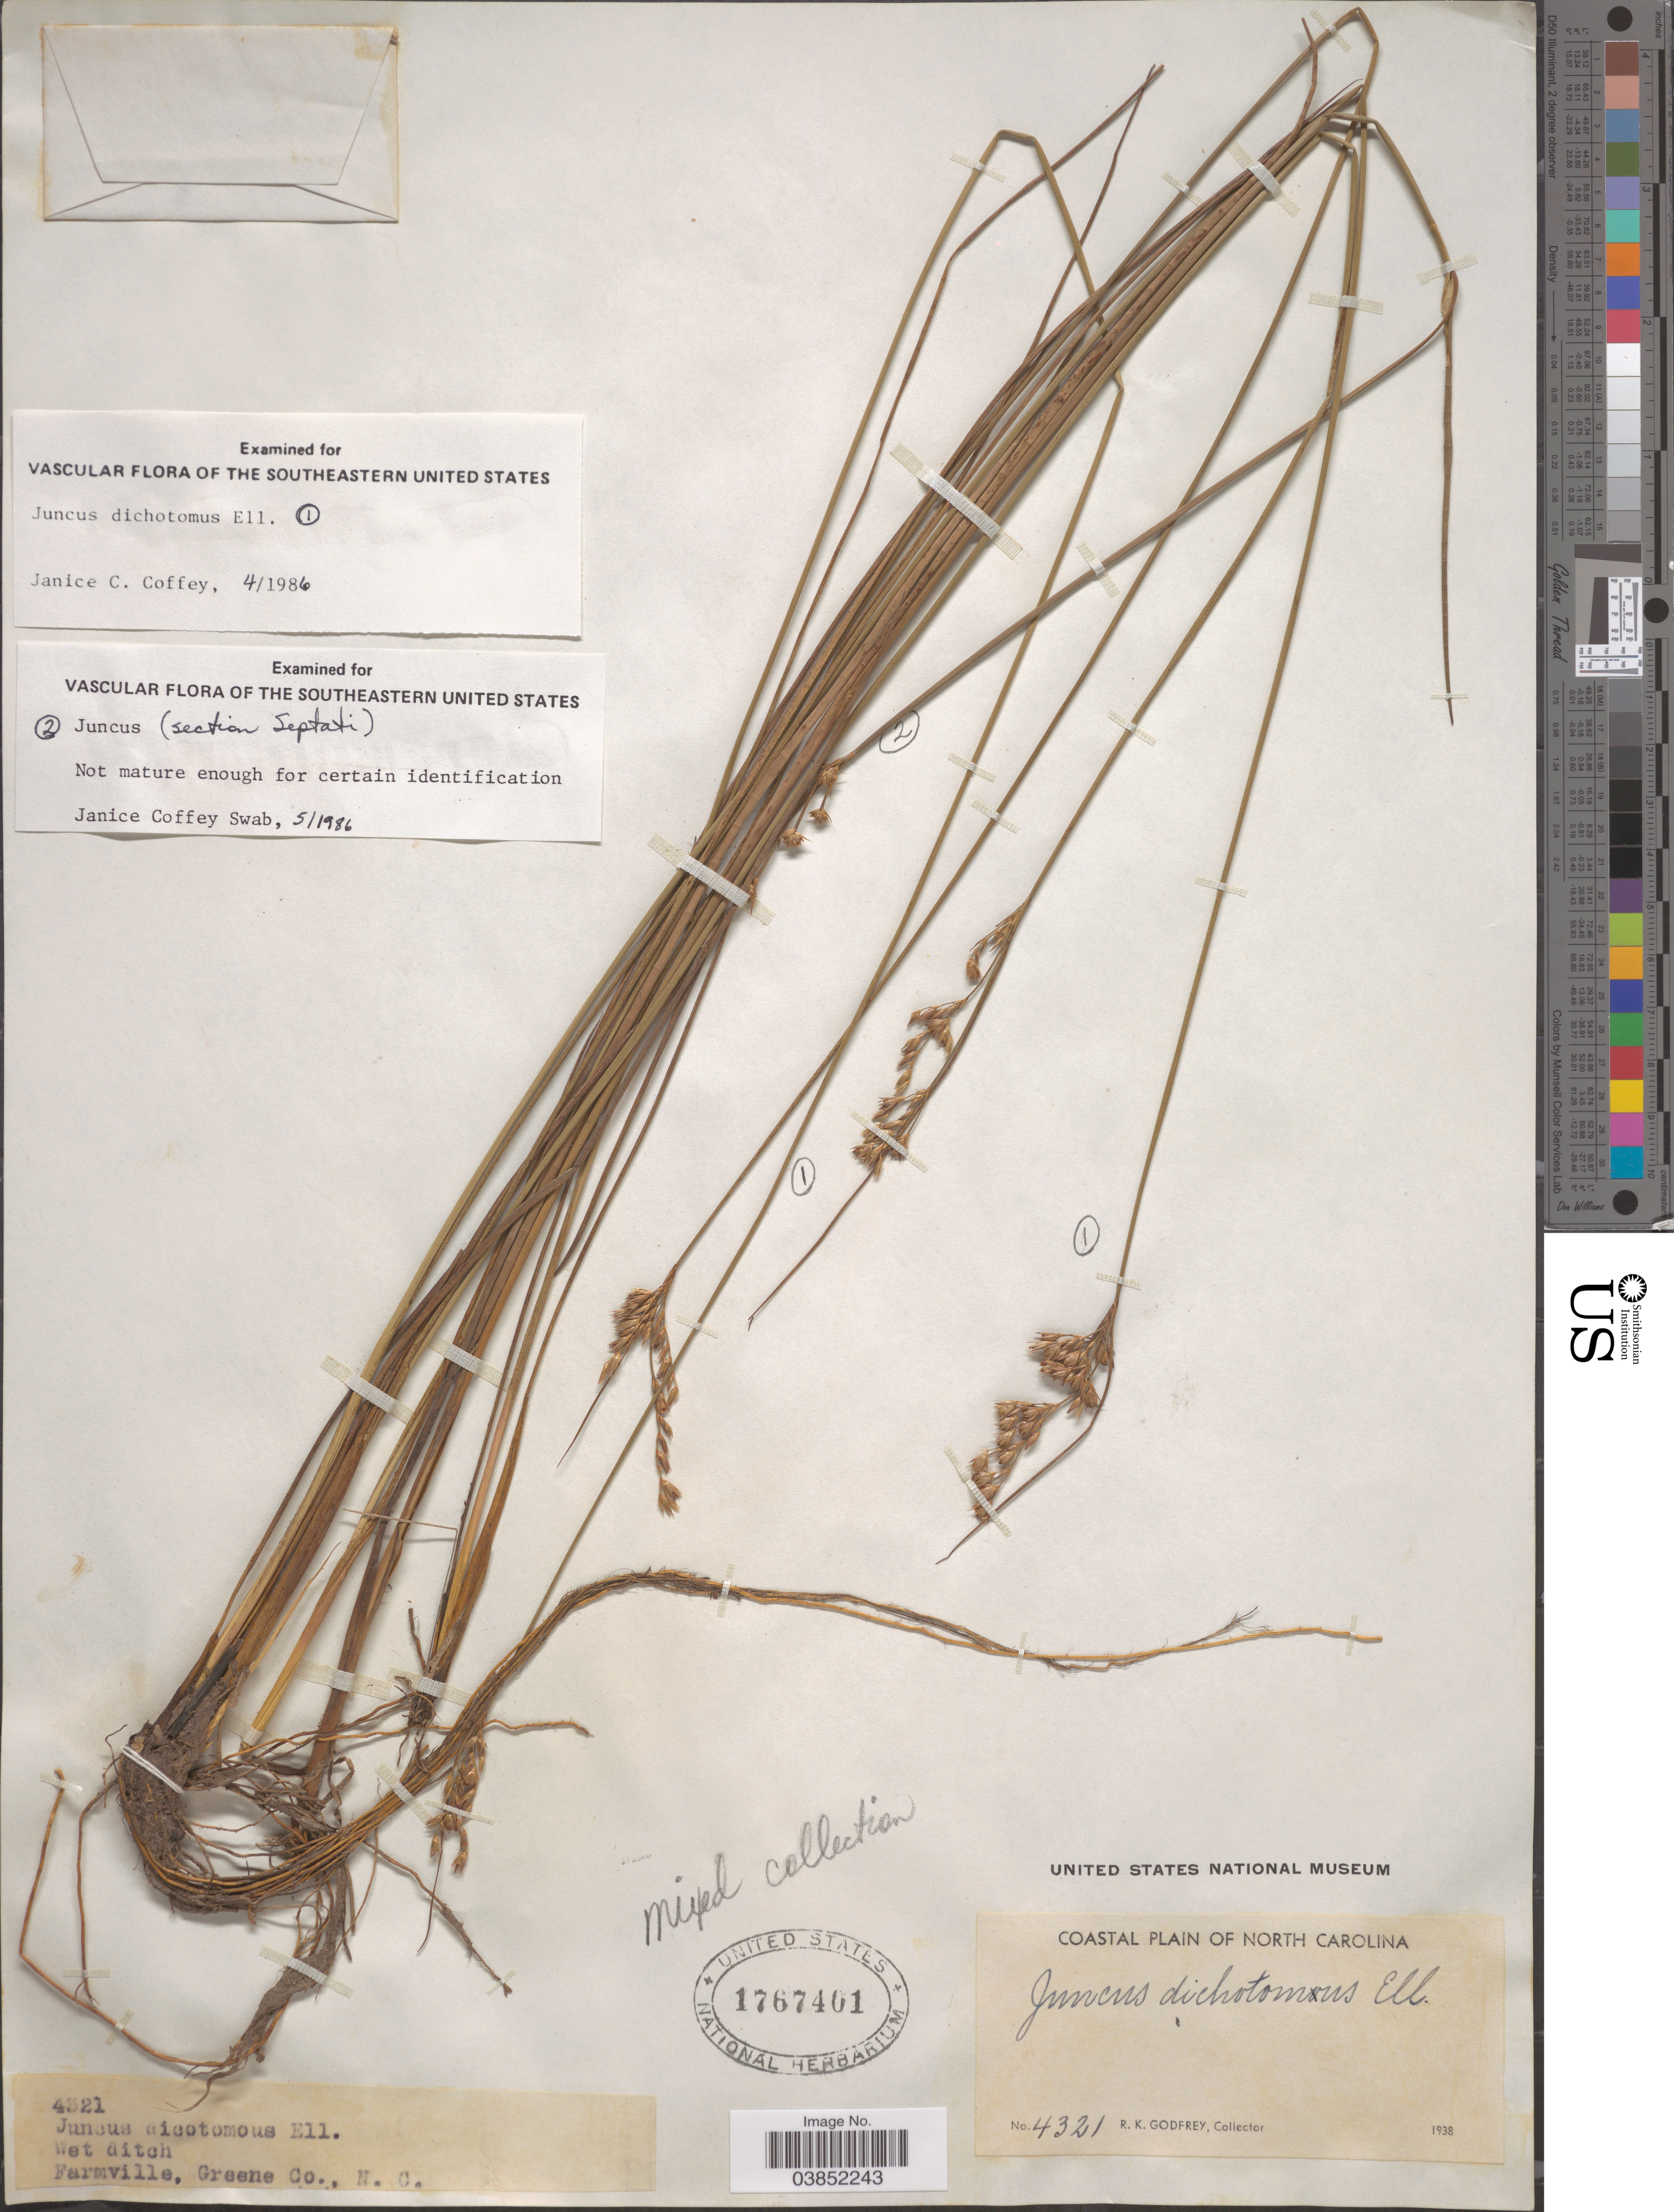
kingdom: Plantae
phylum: Tracheophyta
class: Liliopsida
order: Poales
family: Juncaceae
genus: Juncus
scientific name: Juncus dichotomus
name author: Elliott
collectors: R. K. Godfrey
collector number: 4321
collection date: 1938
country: United States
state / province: North Carolina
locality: Coastal Plain of North Carolina. Wet ditch. Farmville, Green Co.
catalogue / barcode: US 1767401